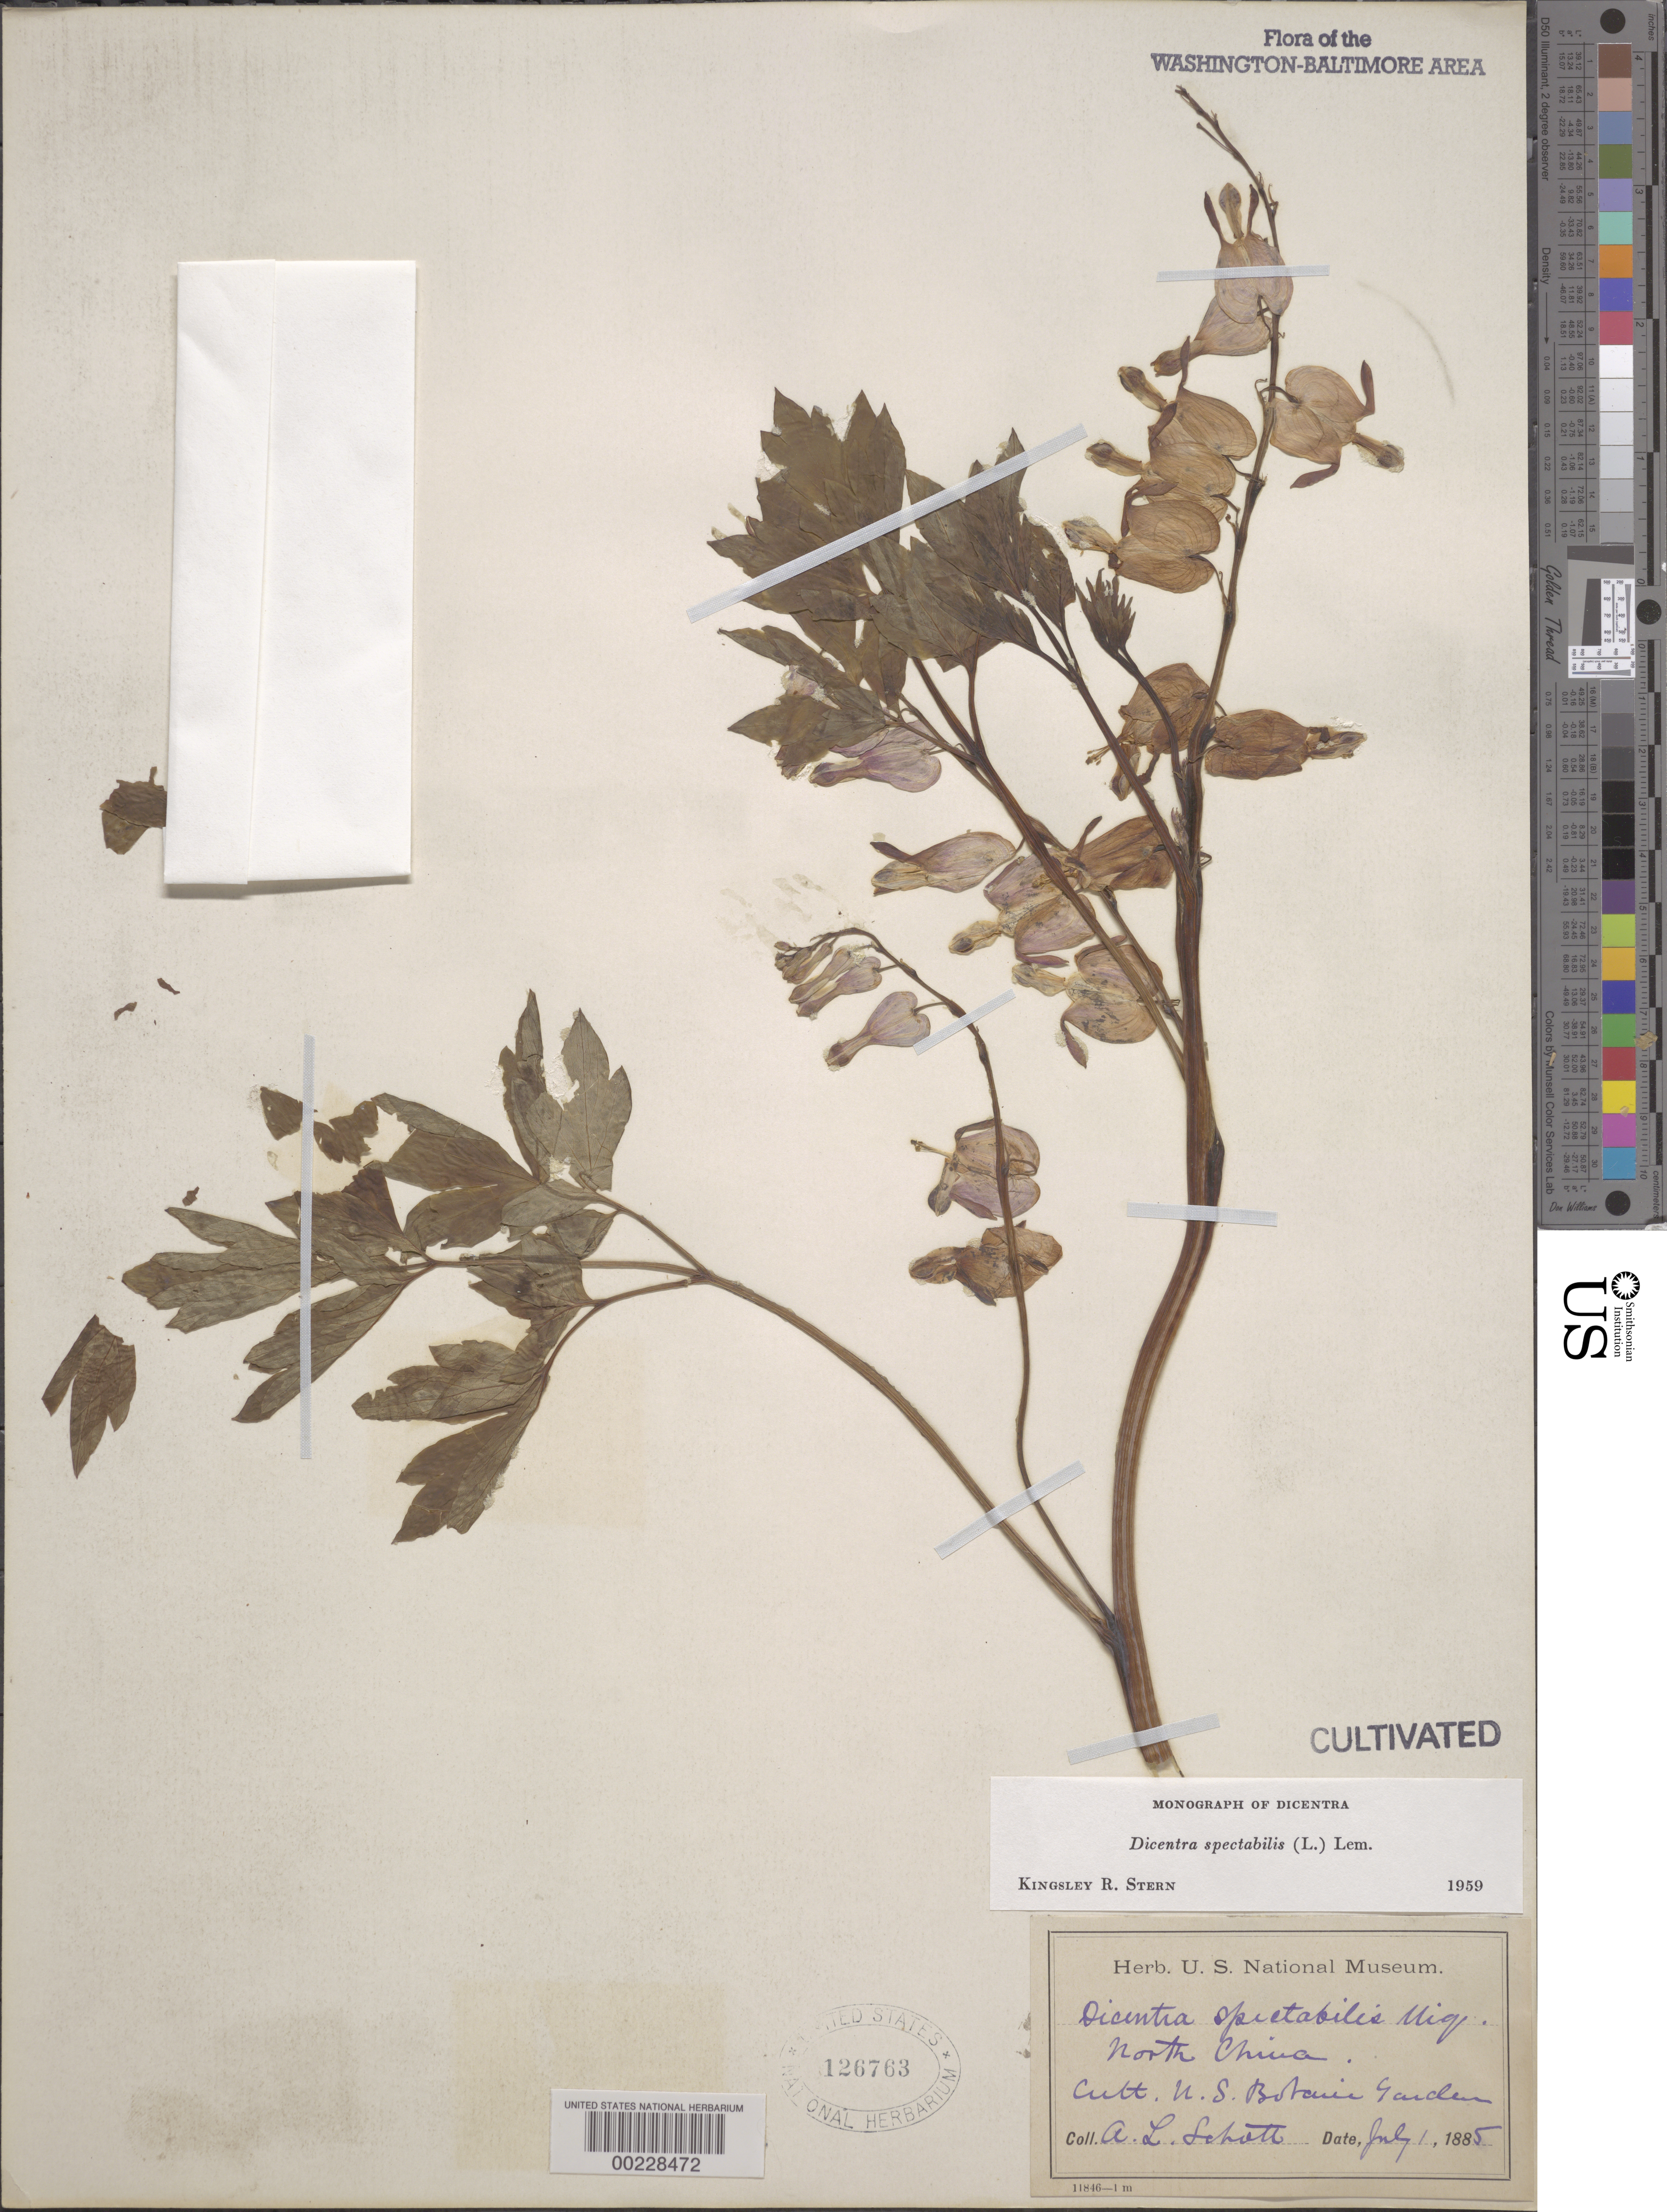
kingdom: Plantae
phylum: Tracheophyta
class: Magnoliopsida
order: Ranunculales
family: Papaveraceae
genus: Dicentra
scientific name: Dicentra spectabilis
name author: (L.) Lem.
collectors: A. L. Schott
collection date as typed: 01 Jul 1885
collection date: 1885-07-01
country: United States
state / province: District of Columbia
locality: Botanical Gardens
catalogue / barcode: US 126763